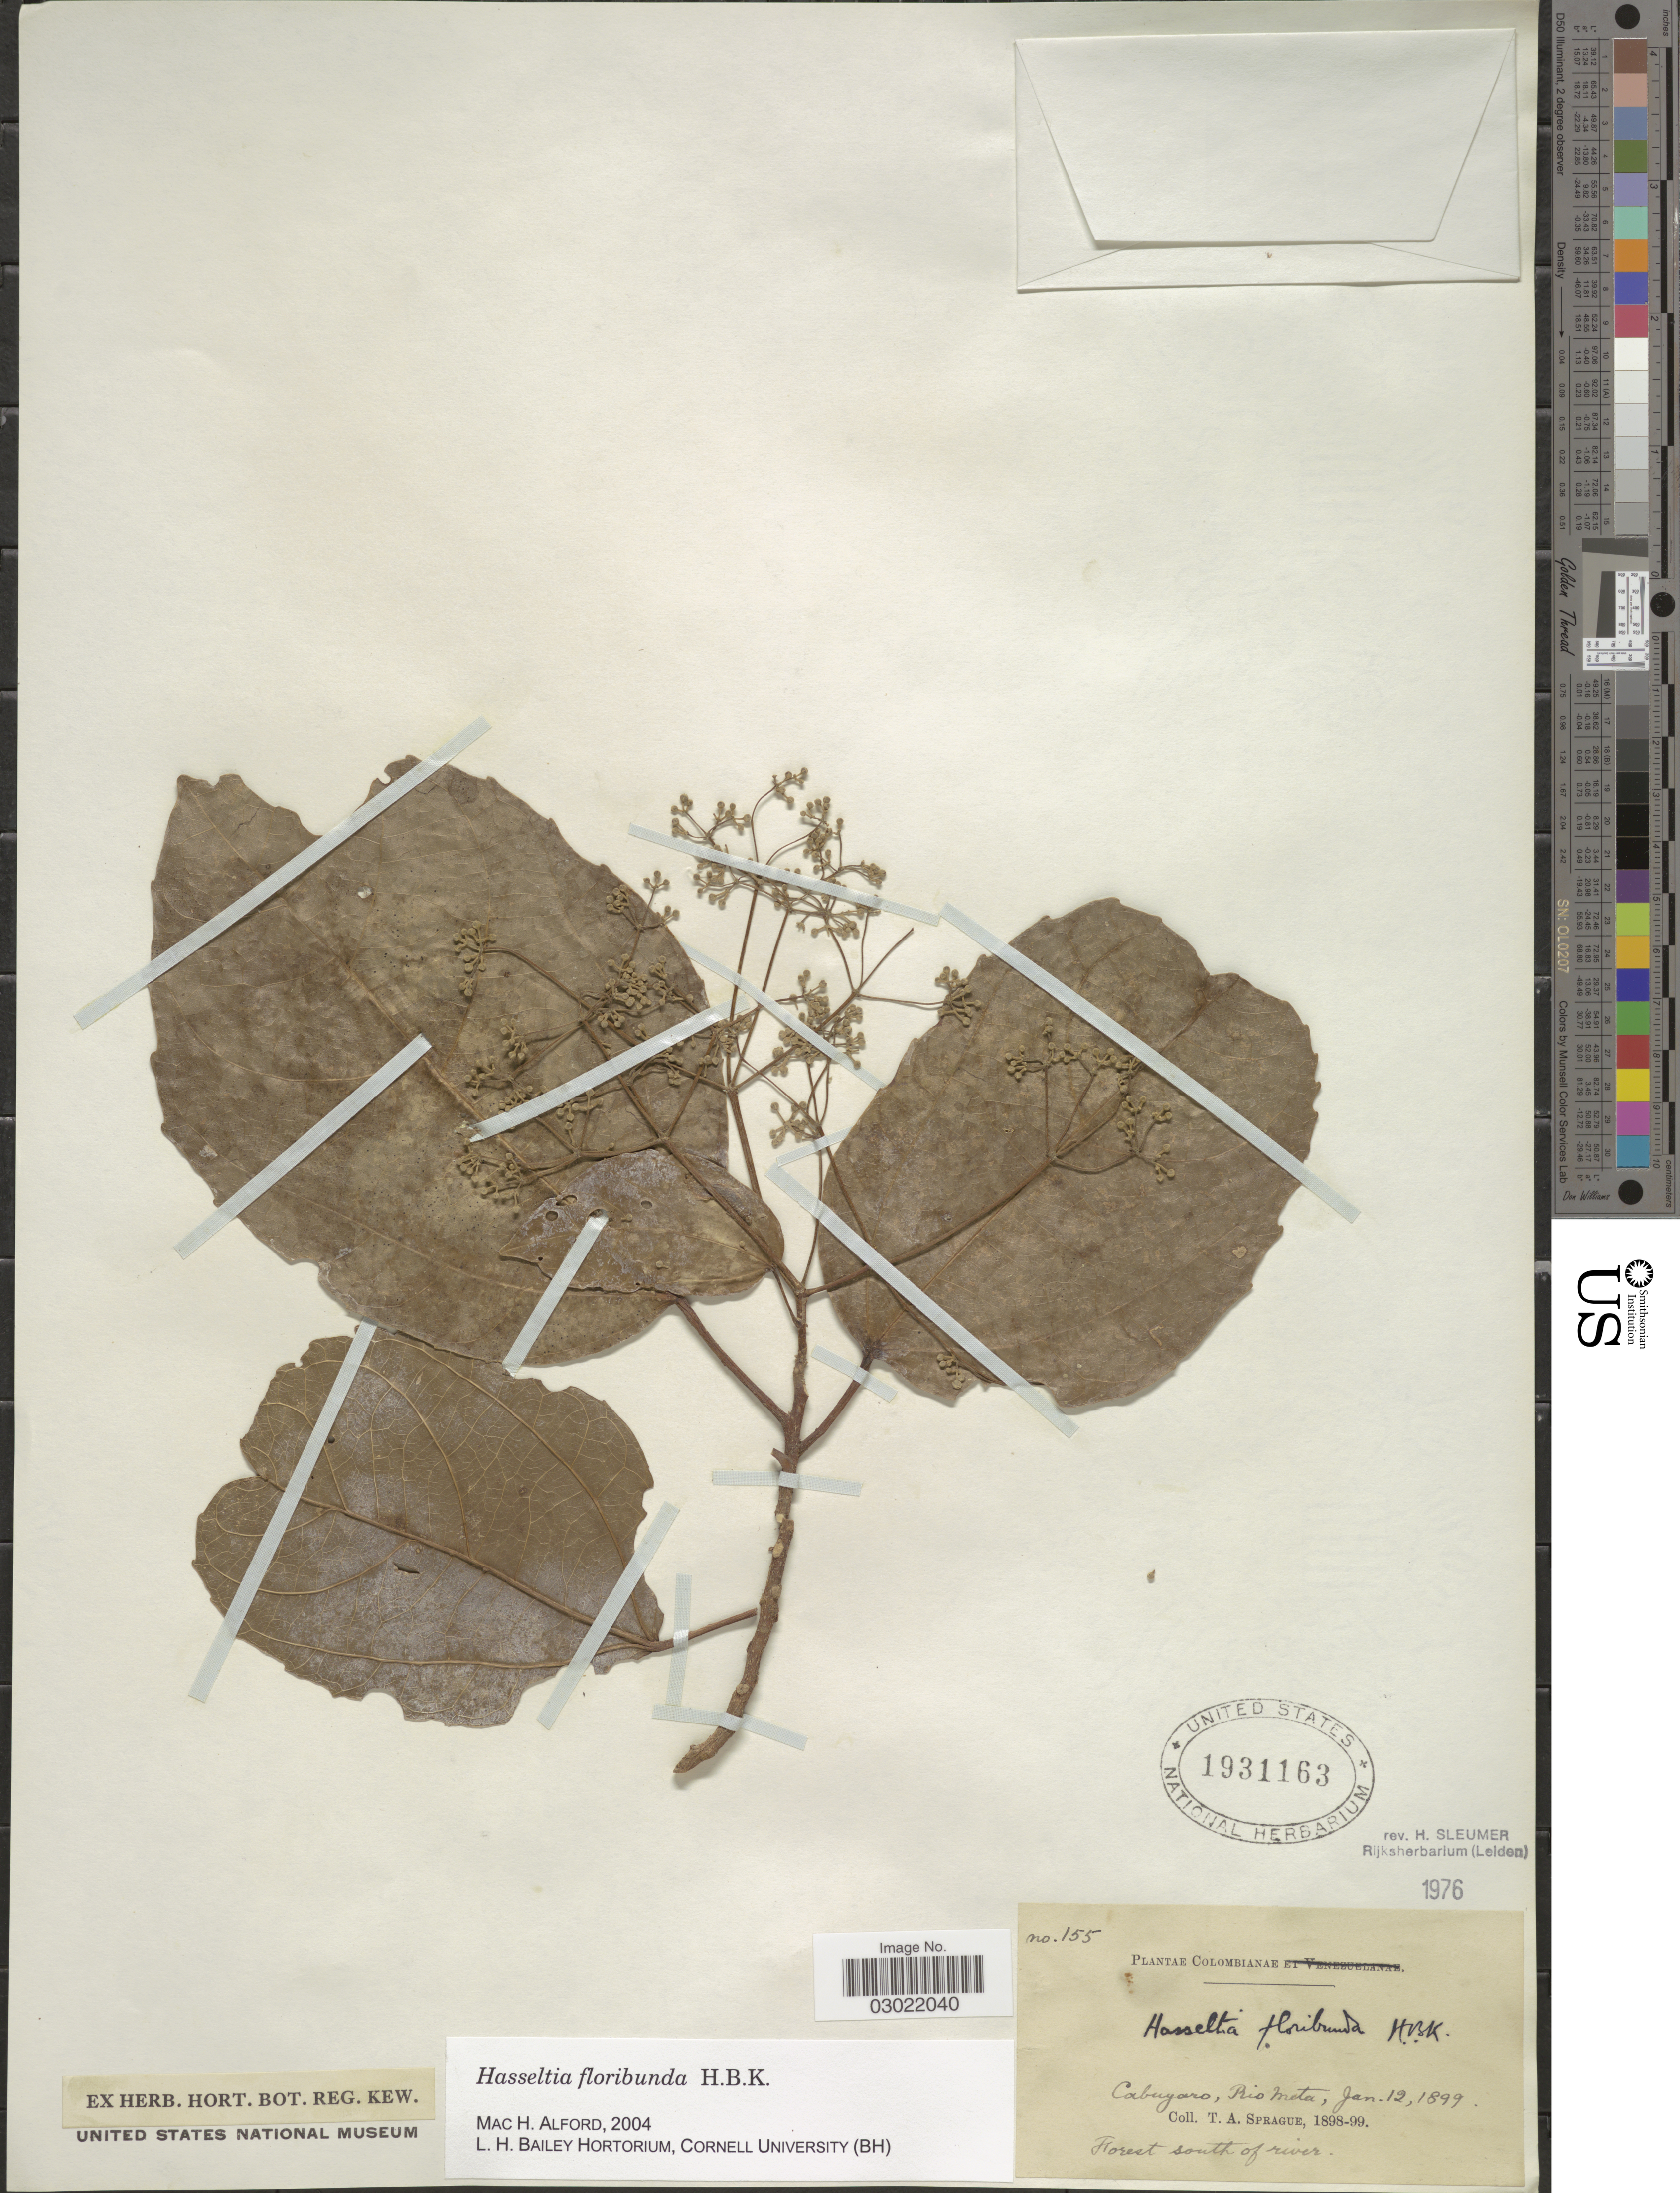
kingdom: Plantae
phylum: Tracheophyta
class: Magnoliopsida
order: Malpighiales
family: Salicaceae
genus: Hasseltia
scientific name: Hasseltia floribunda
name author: Kunth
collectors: T. A. Sprague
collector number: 155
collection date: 1899-01-12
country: Colombia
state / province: Meta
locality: Cabuyaro, Rio Meta. Forest south of river.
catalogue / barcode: US 1931163